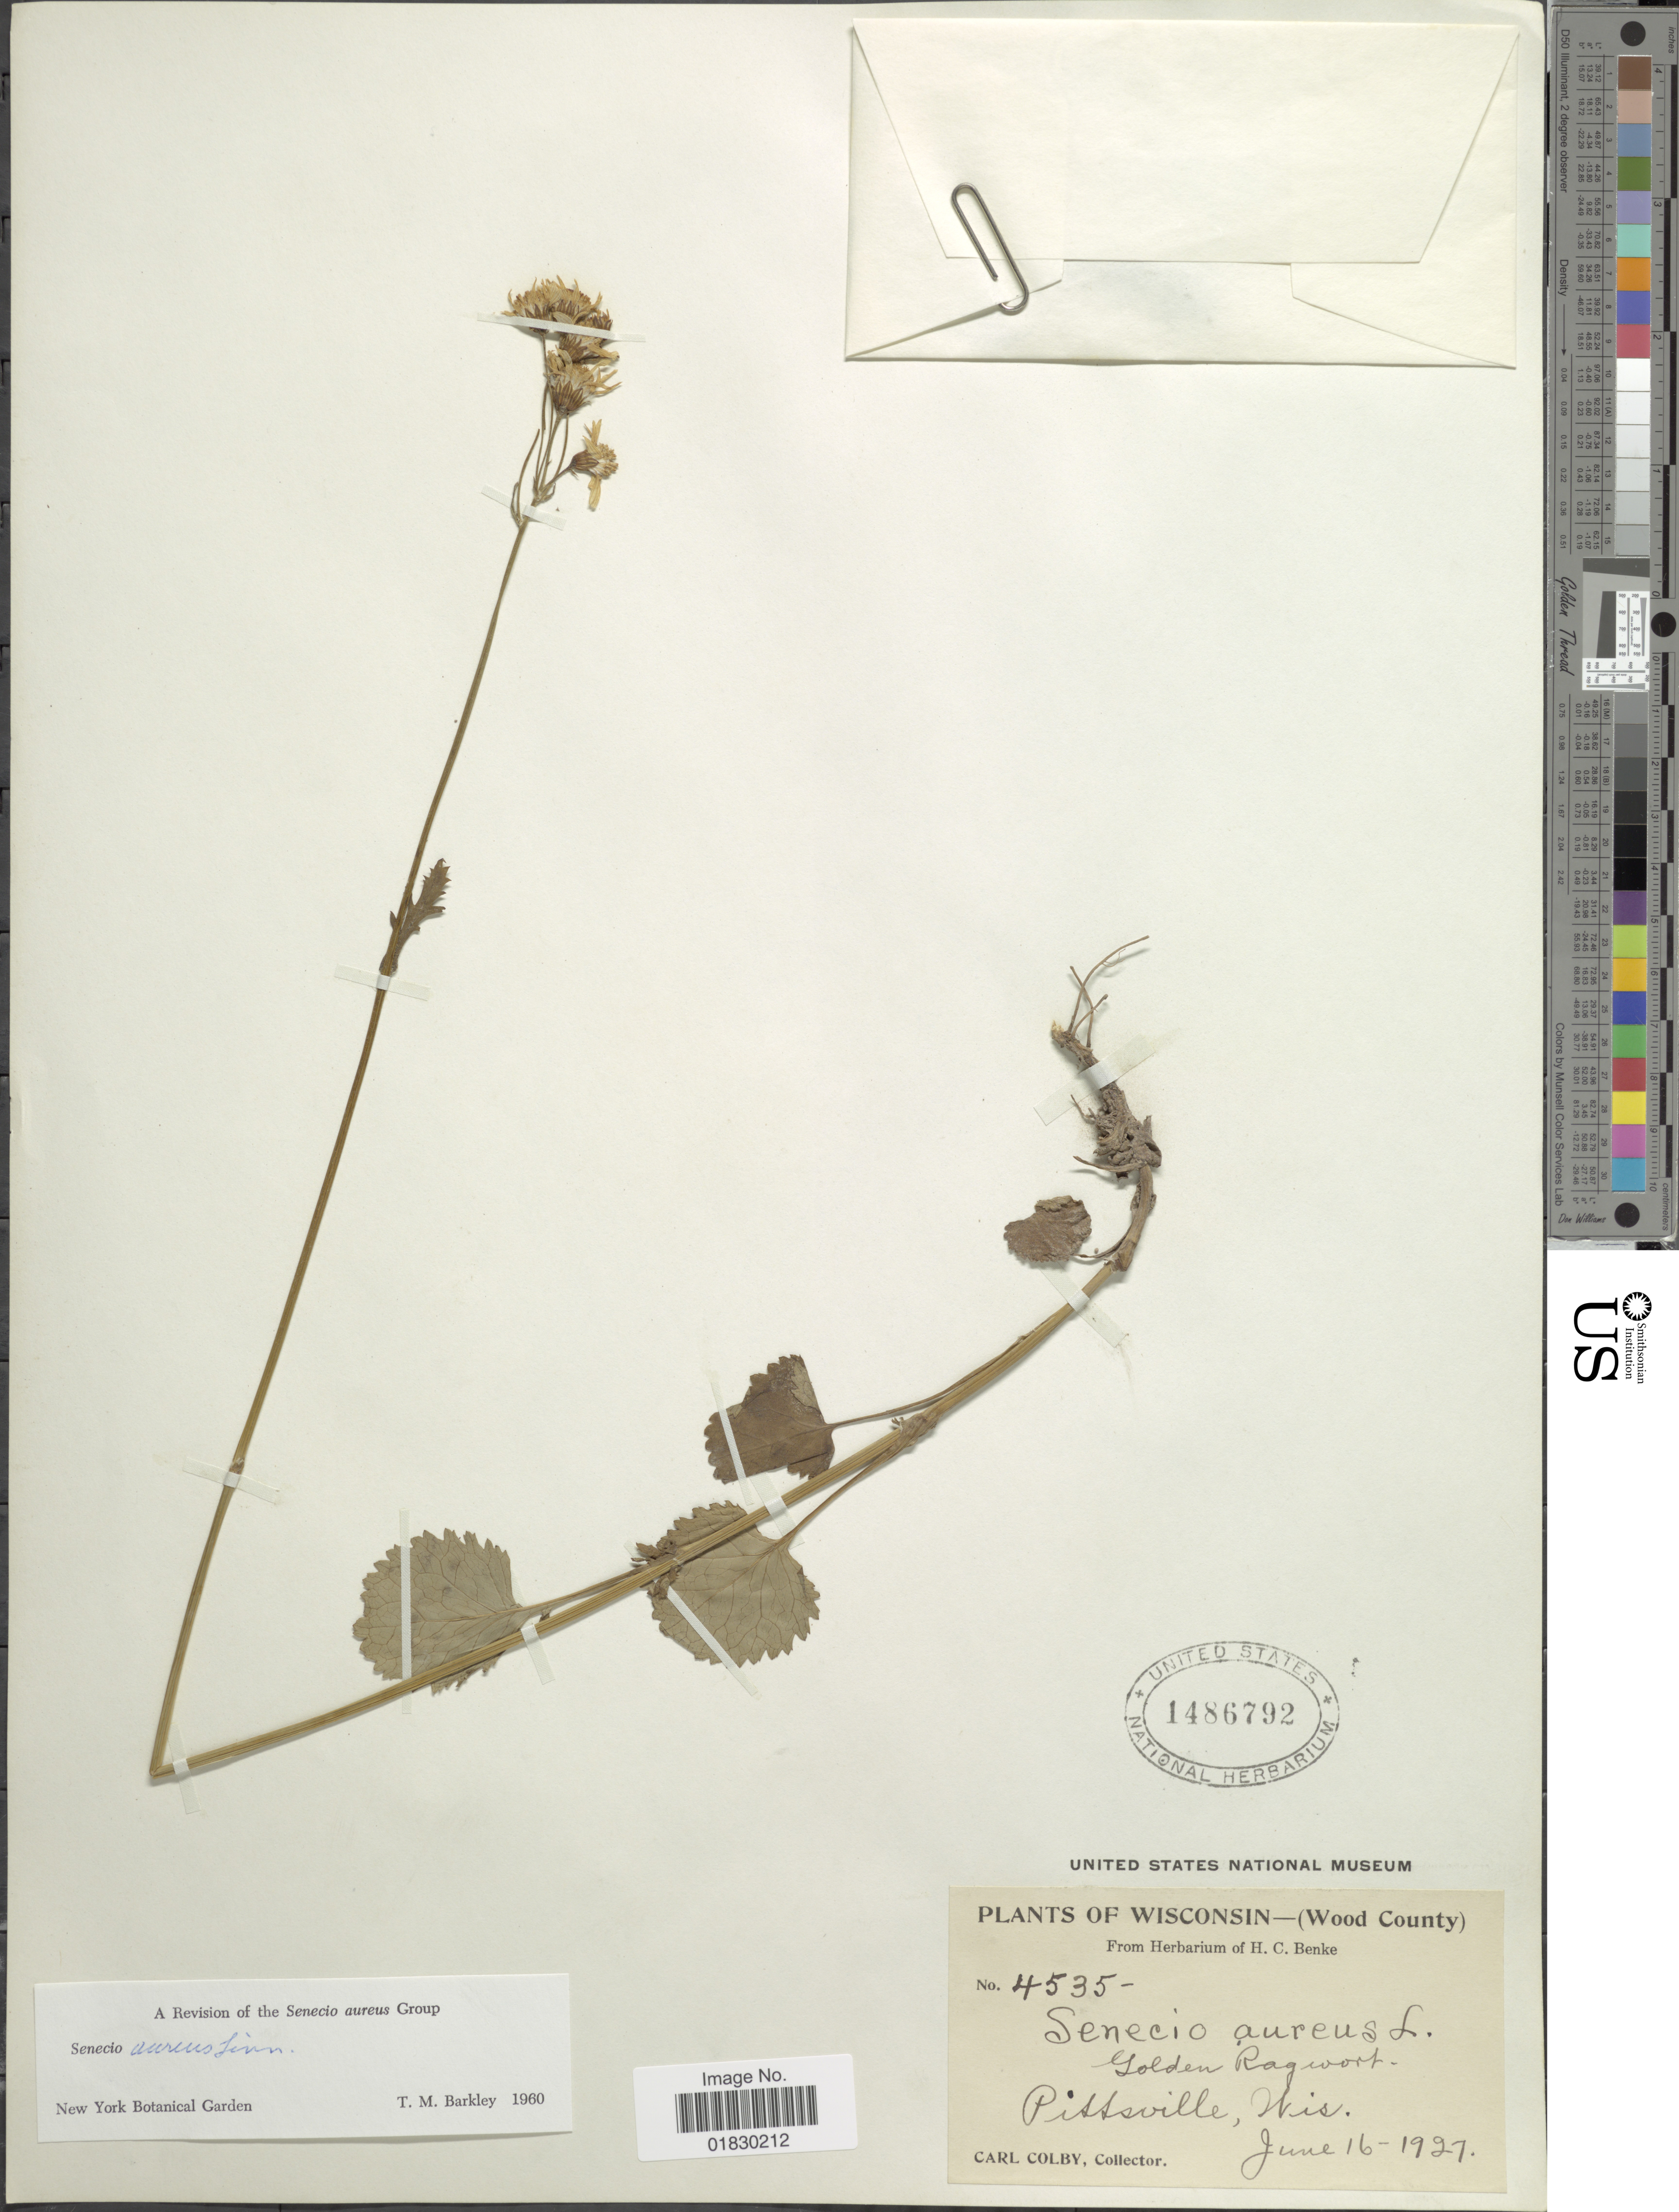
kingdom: Plantae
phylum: Tracheophyta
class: Magnoliopsida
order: Asterales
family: Asteraceae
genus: Packera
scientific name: Packera aurea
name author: (L.) Á. Löve & D. Löve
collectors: C. Colby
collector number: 4535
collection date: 1927-06-16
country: United States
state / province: Wisconsin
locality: Wisconsin (Wood County) Pittsviklle, Wis.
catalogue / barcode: US 1486792